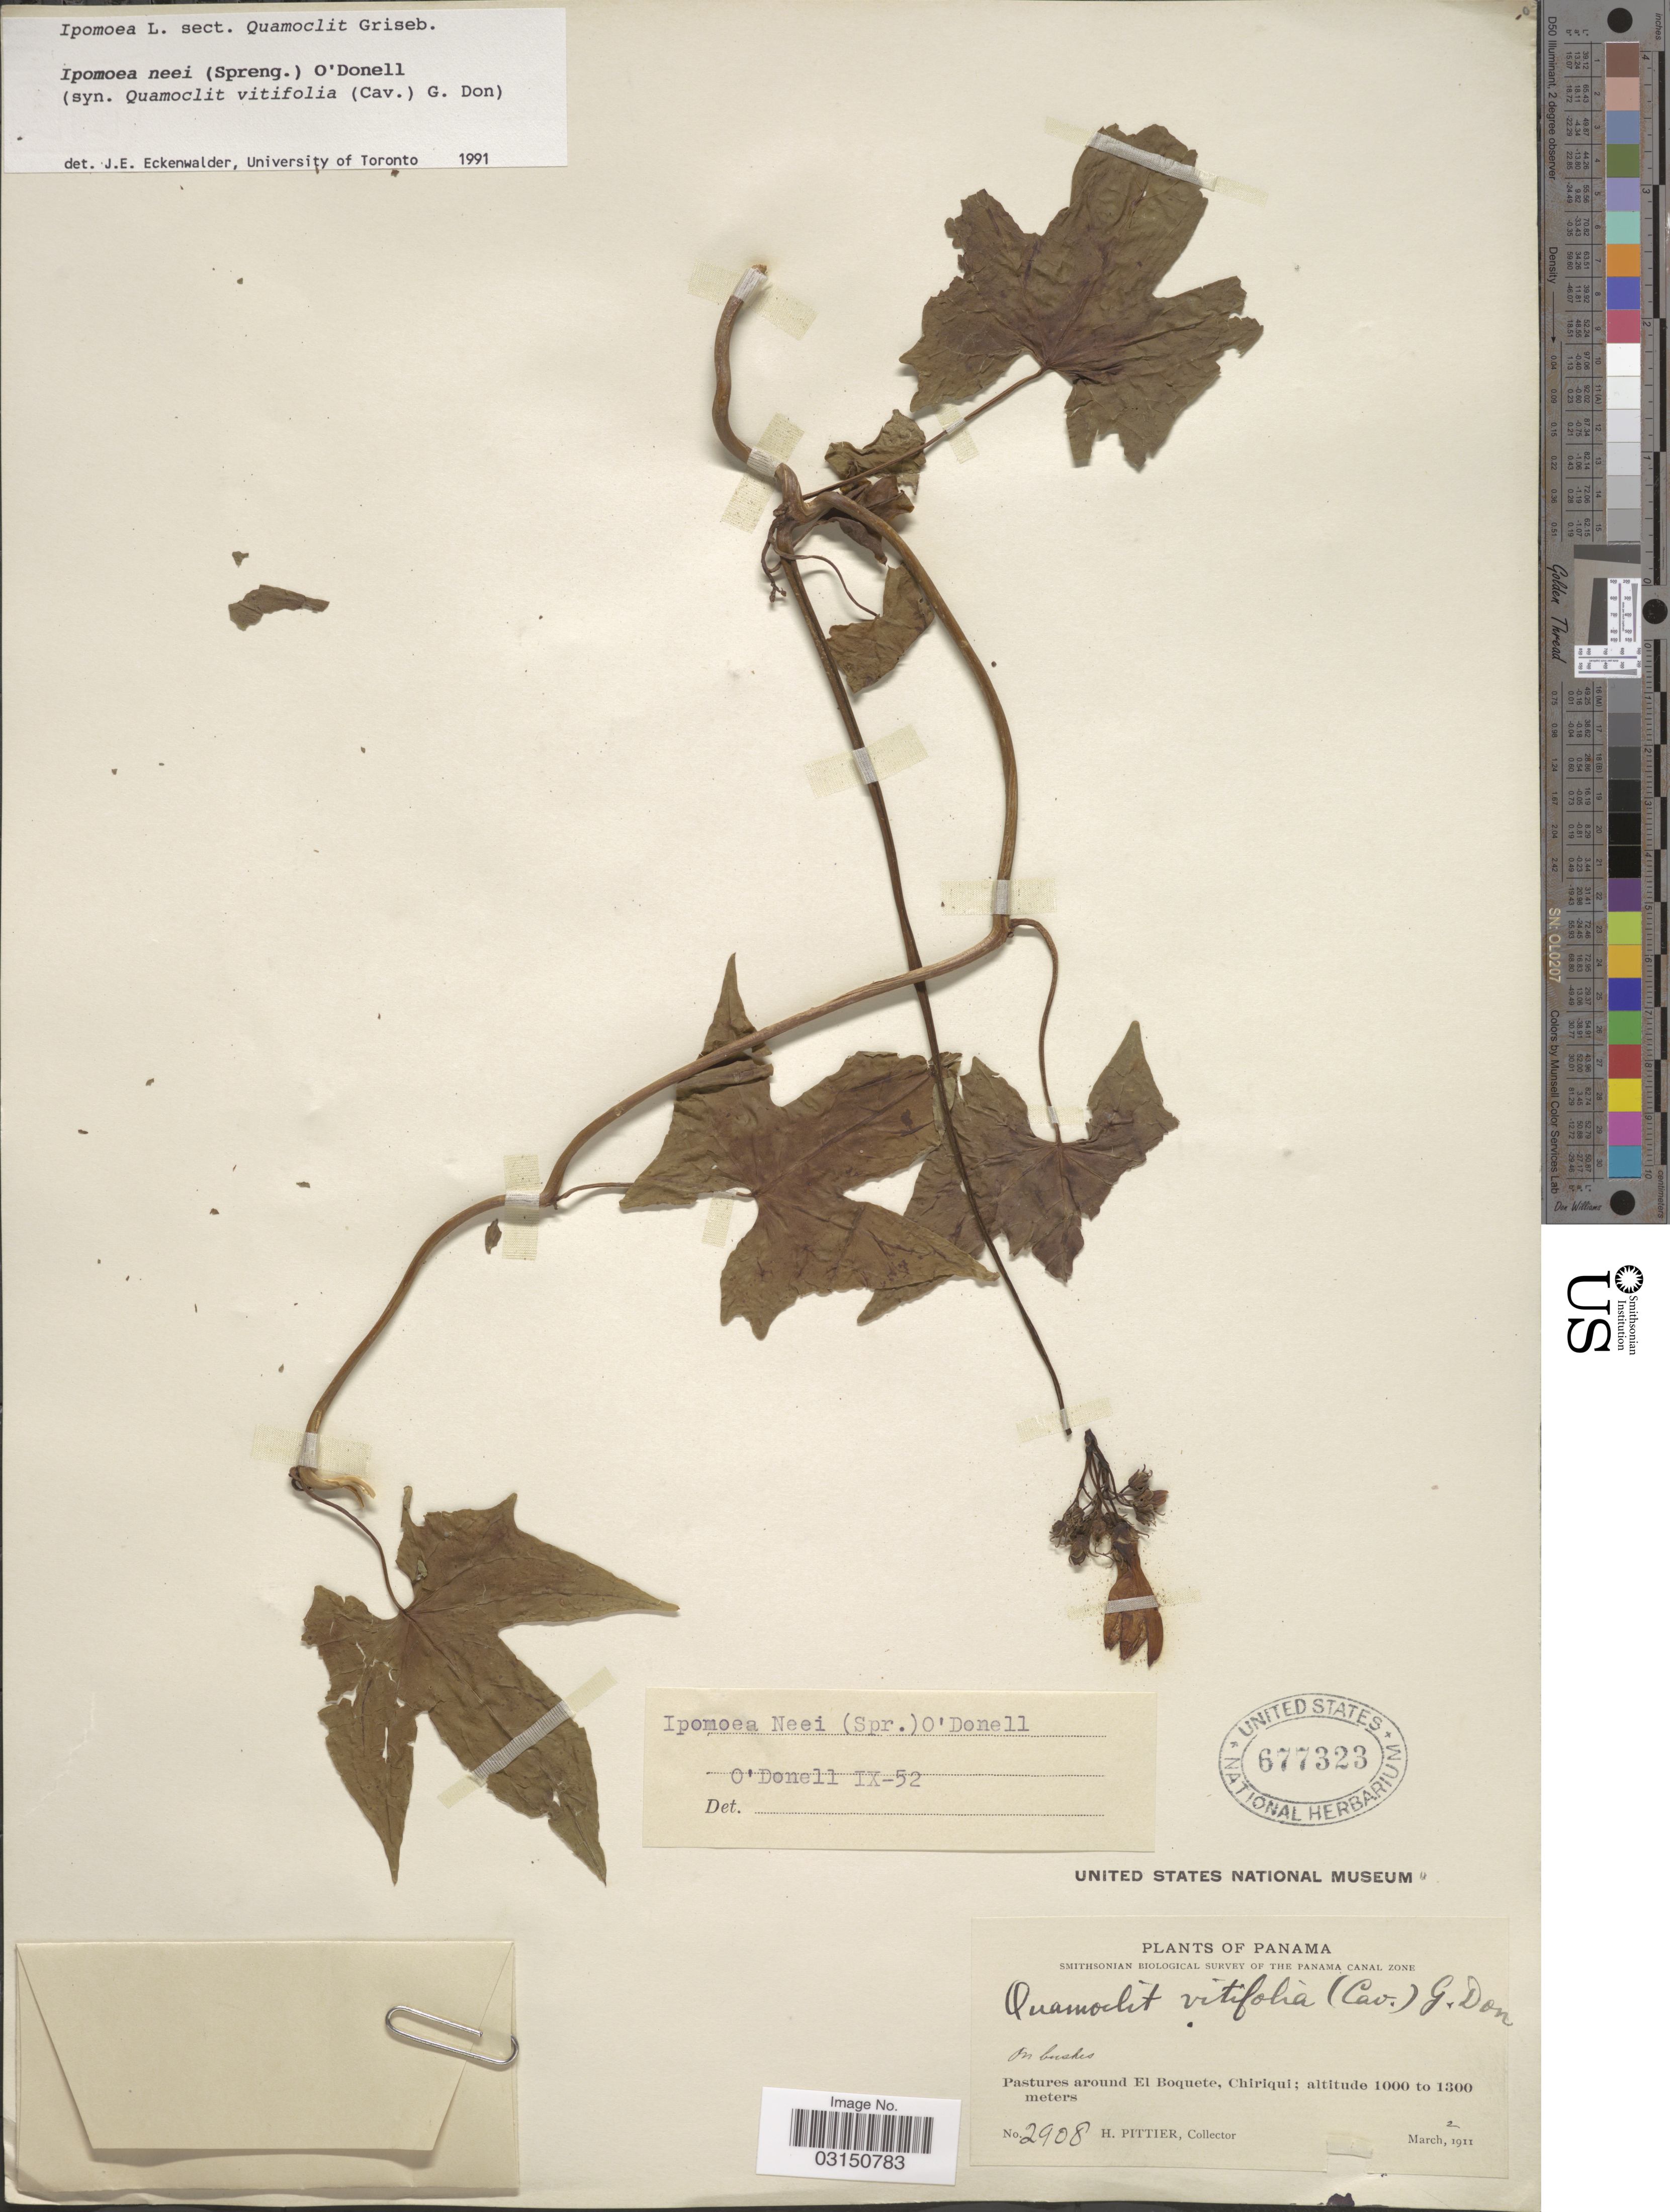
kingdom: Plantae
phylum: Tracheophyta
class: Magnoliopsida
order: Solanales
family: Convolvulaceae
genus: Ipomoea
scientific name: Ipomoea neei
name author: (Spreng.) O'Donell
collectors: H. F. Pittier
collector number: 2908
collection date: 1911-03-02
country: Panama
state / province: Chiriqui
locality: Pastures around El Boquete.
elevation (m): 1000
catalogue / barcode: US 677323